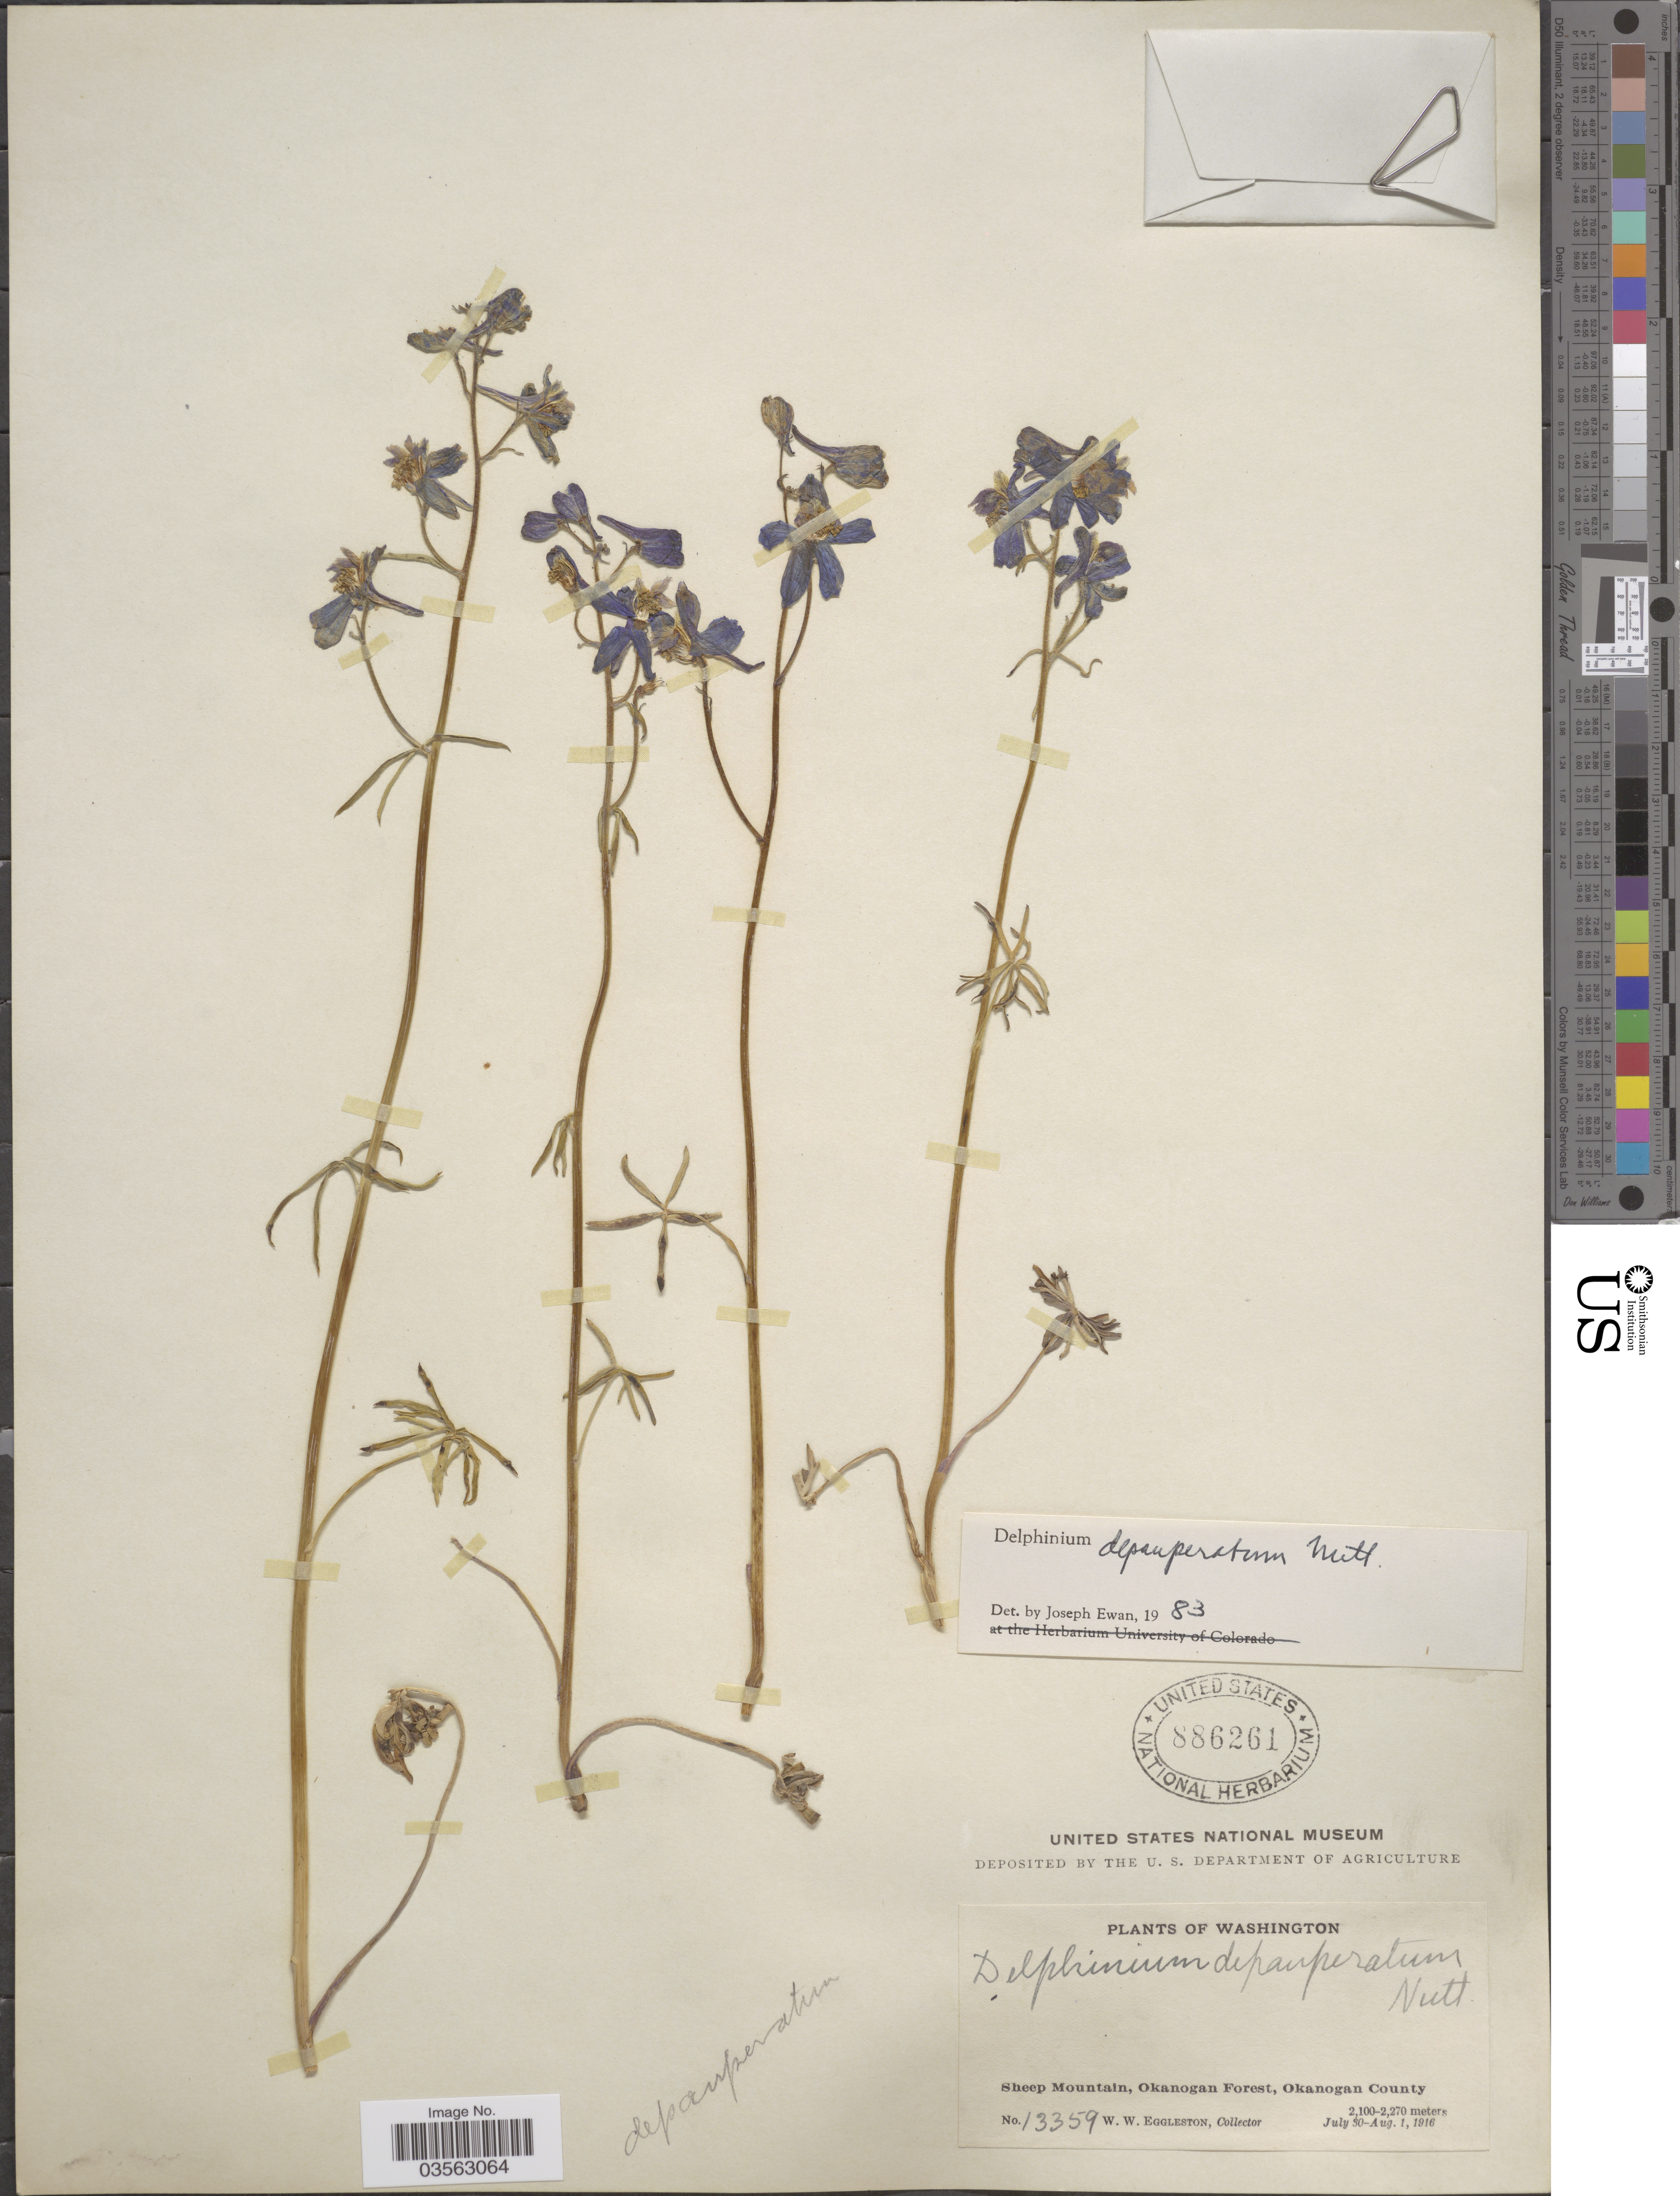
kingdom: Plantae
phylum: Tracheophyta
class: Magnoliopsida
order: Ranunculales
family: Ranunculaceae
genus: Delphinium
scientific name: Delphinium depauperatum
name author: Nutt.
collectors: W. W. Eggleston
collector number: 13359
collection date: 1916-07-30/1916-08-01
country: United States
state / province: Washington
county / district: Okanogan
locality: Sheep Mountain, Okanogan Forest, Okanogan County.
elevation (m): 2100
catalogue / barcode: US 886261